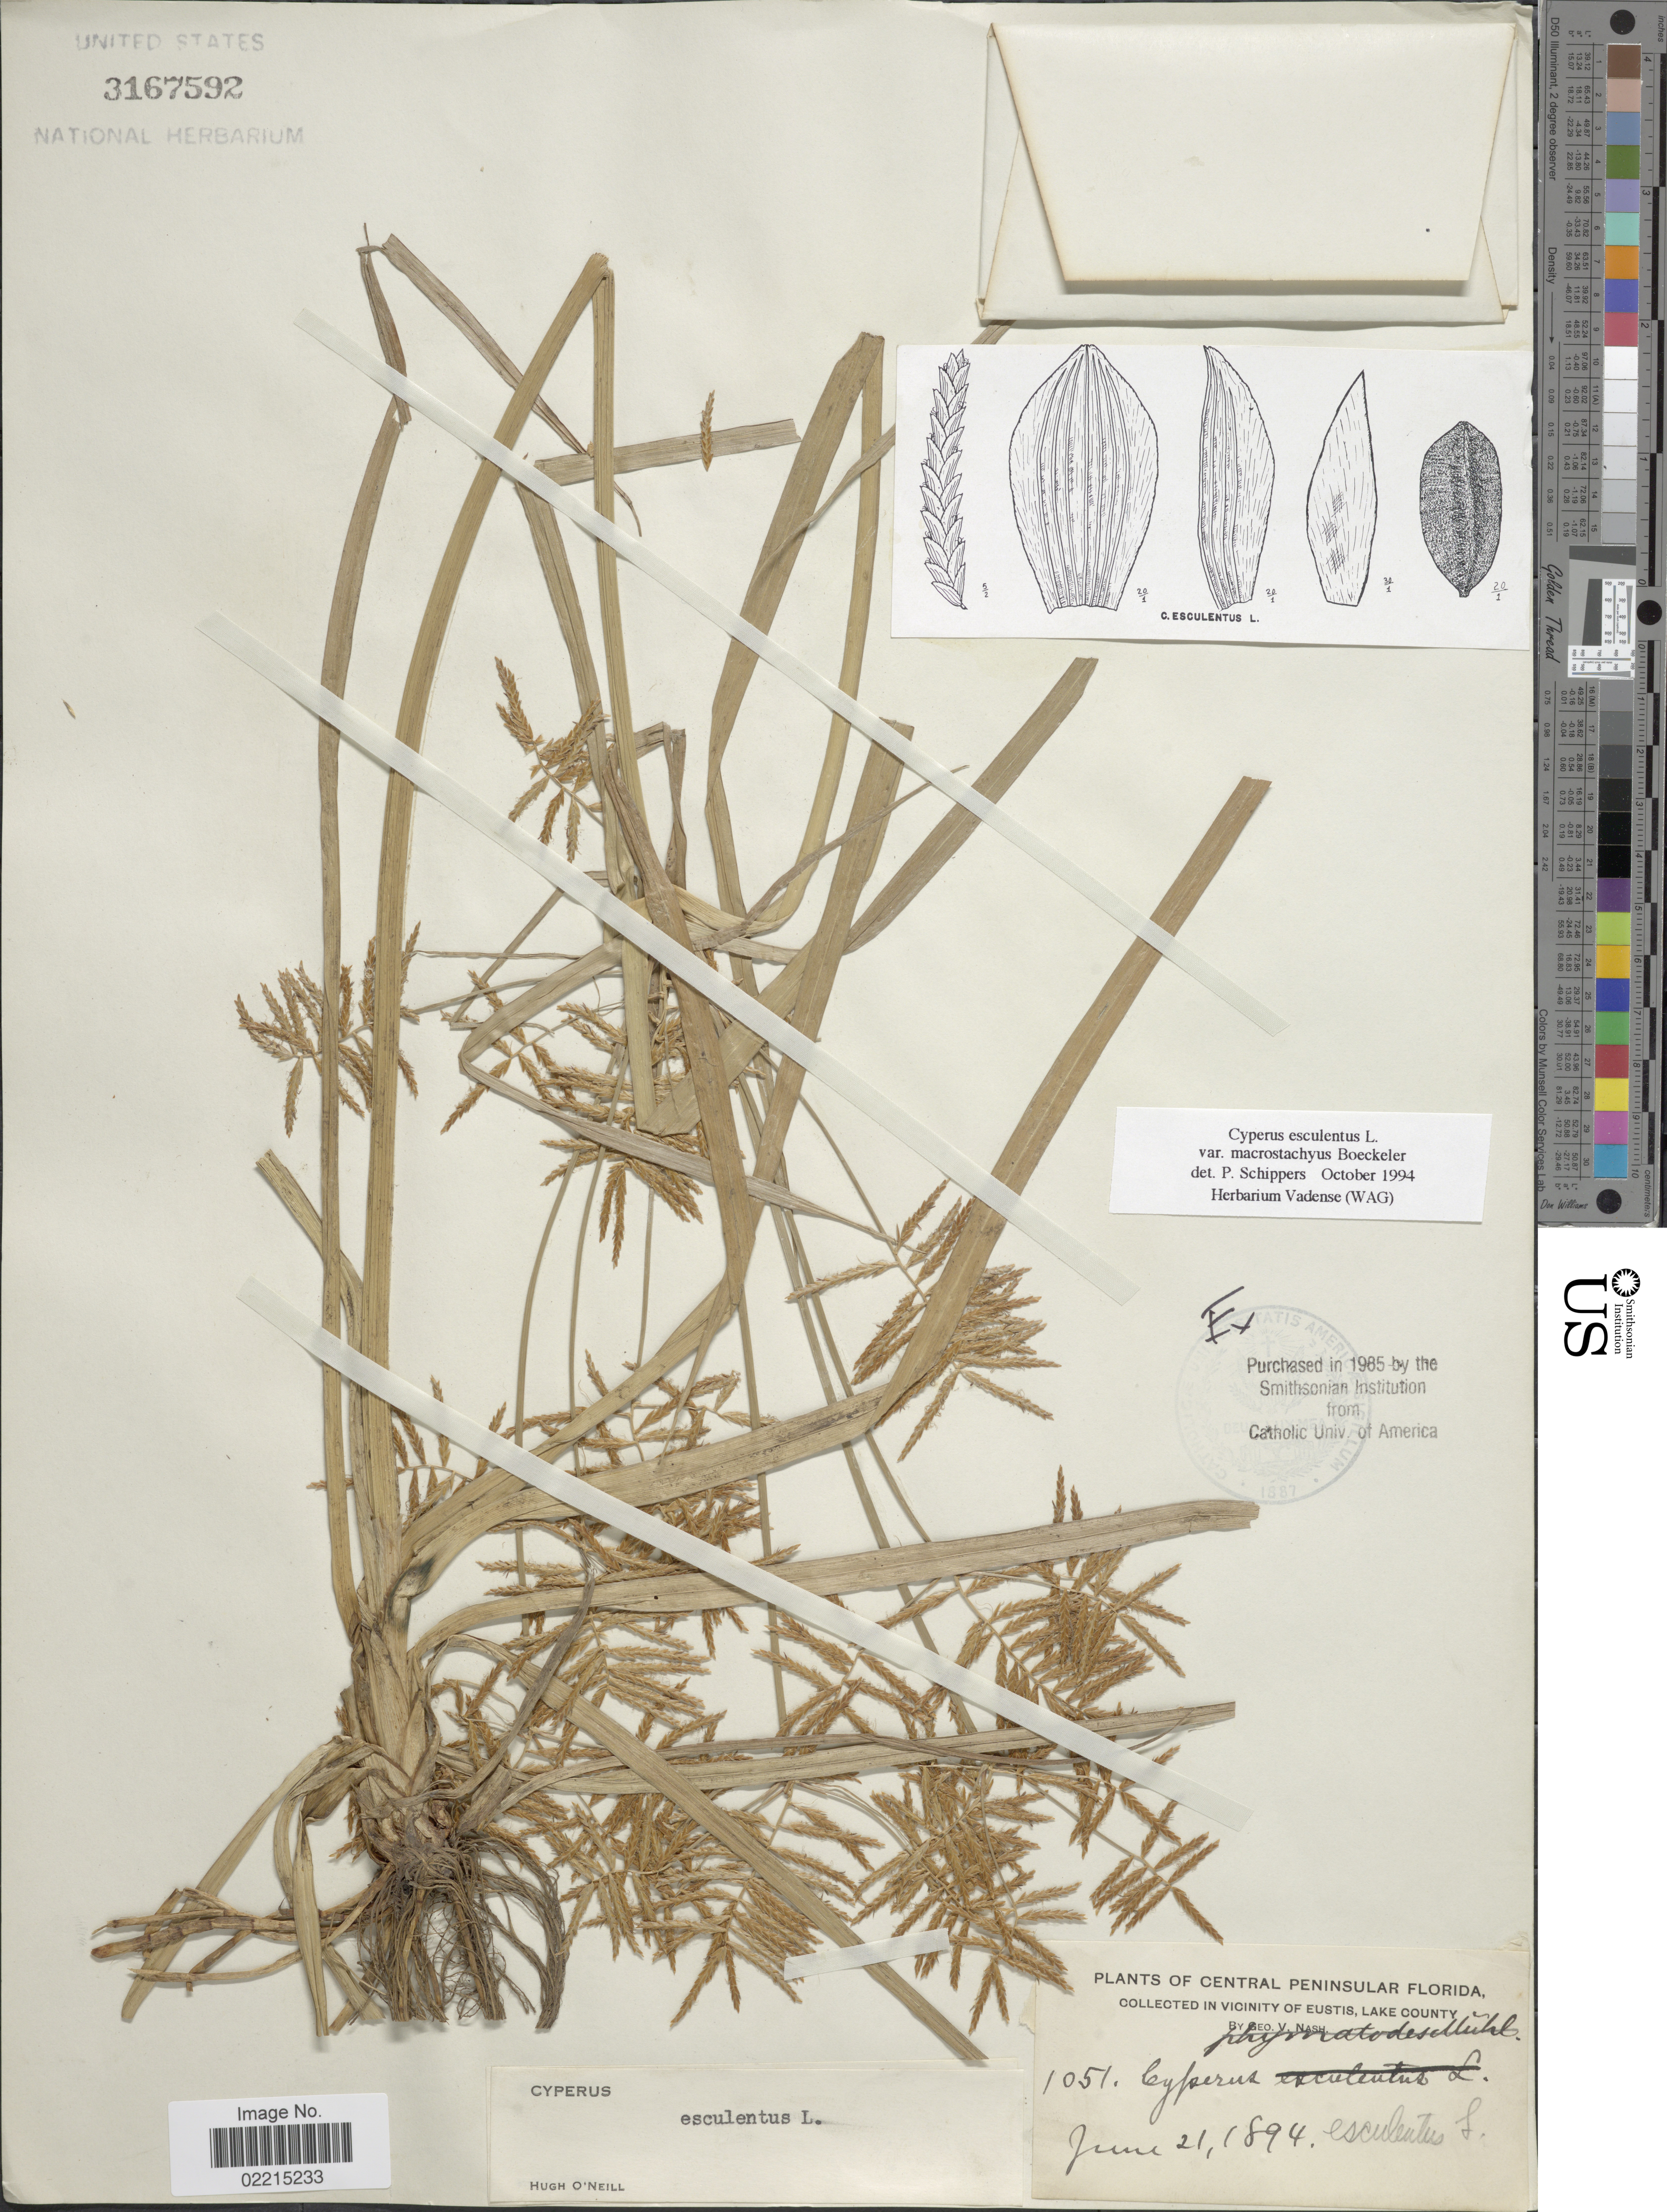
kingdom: Plantae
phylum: Tracheophyta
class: Liliopsida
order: Poales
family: Cyperaceae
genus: Cyperus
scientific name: Cyperus esculentus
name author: L.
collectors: G. V. Nash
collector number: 1051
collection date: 1894-06-21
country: United States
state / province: Florida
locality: Central Peninsular Florida, In the vicinity of Eustis, Lake County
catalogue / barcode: US 3167592